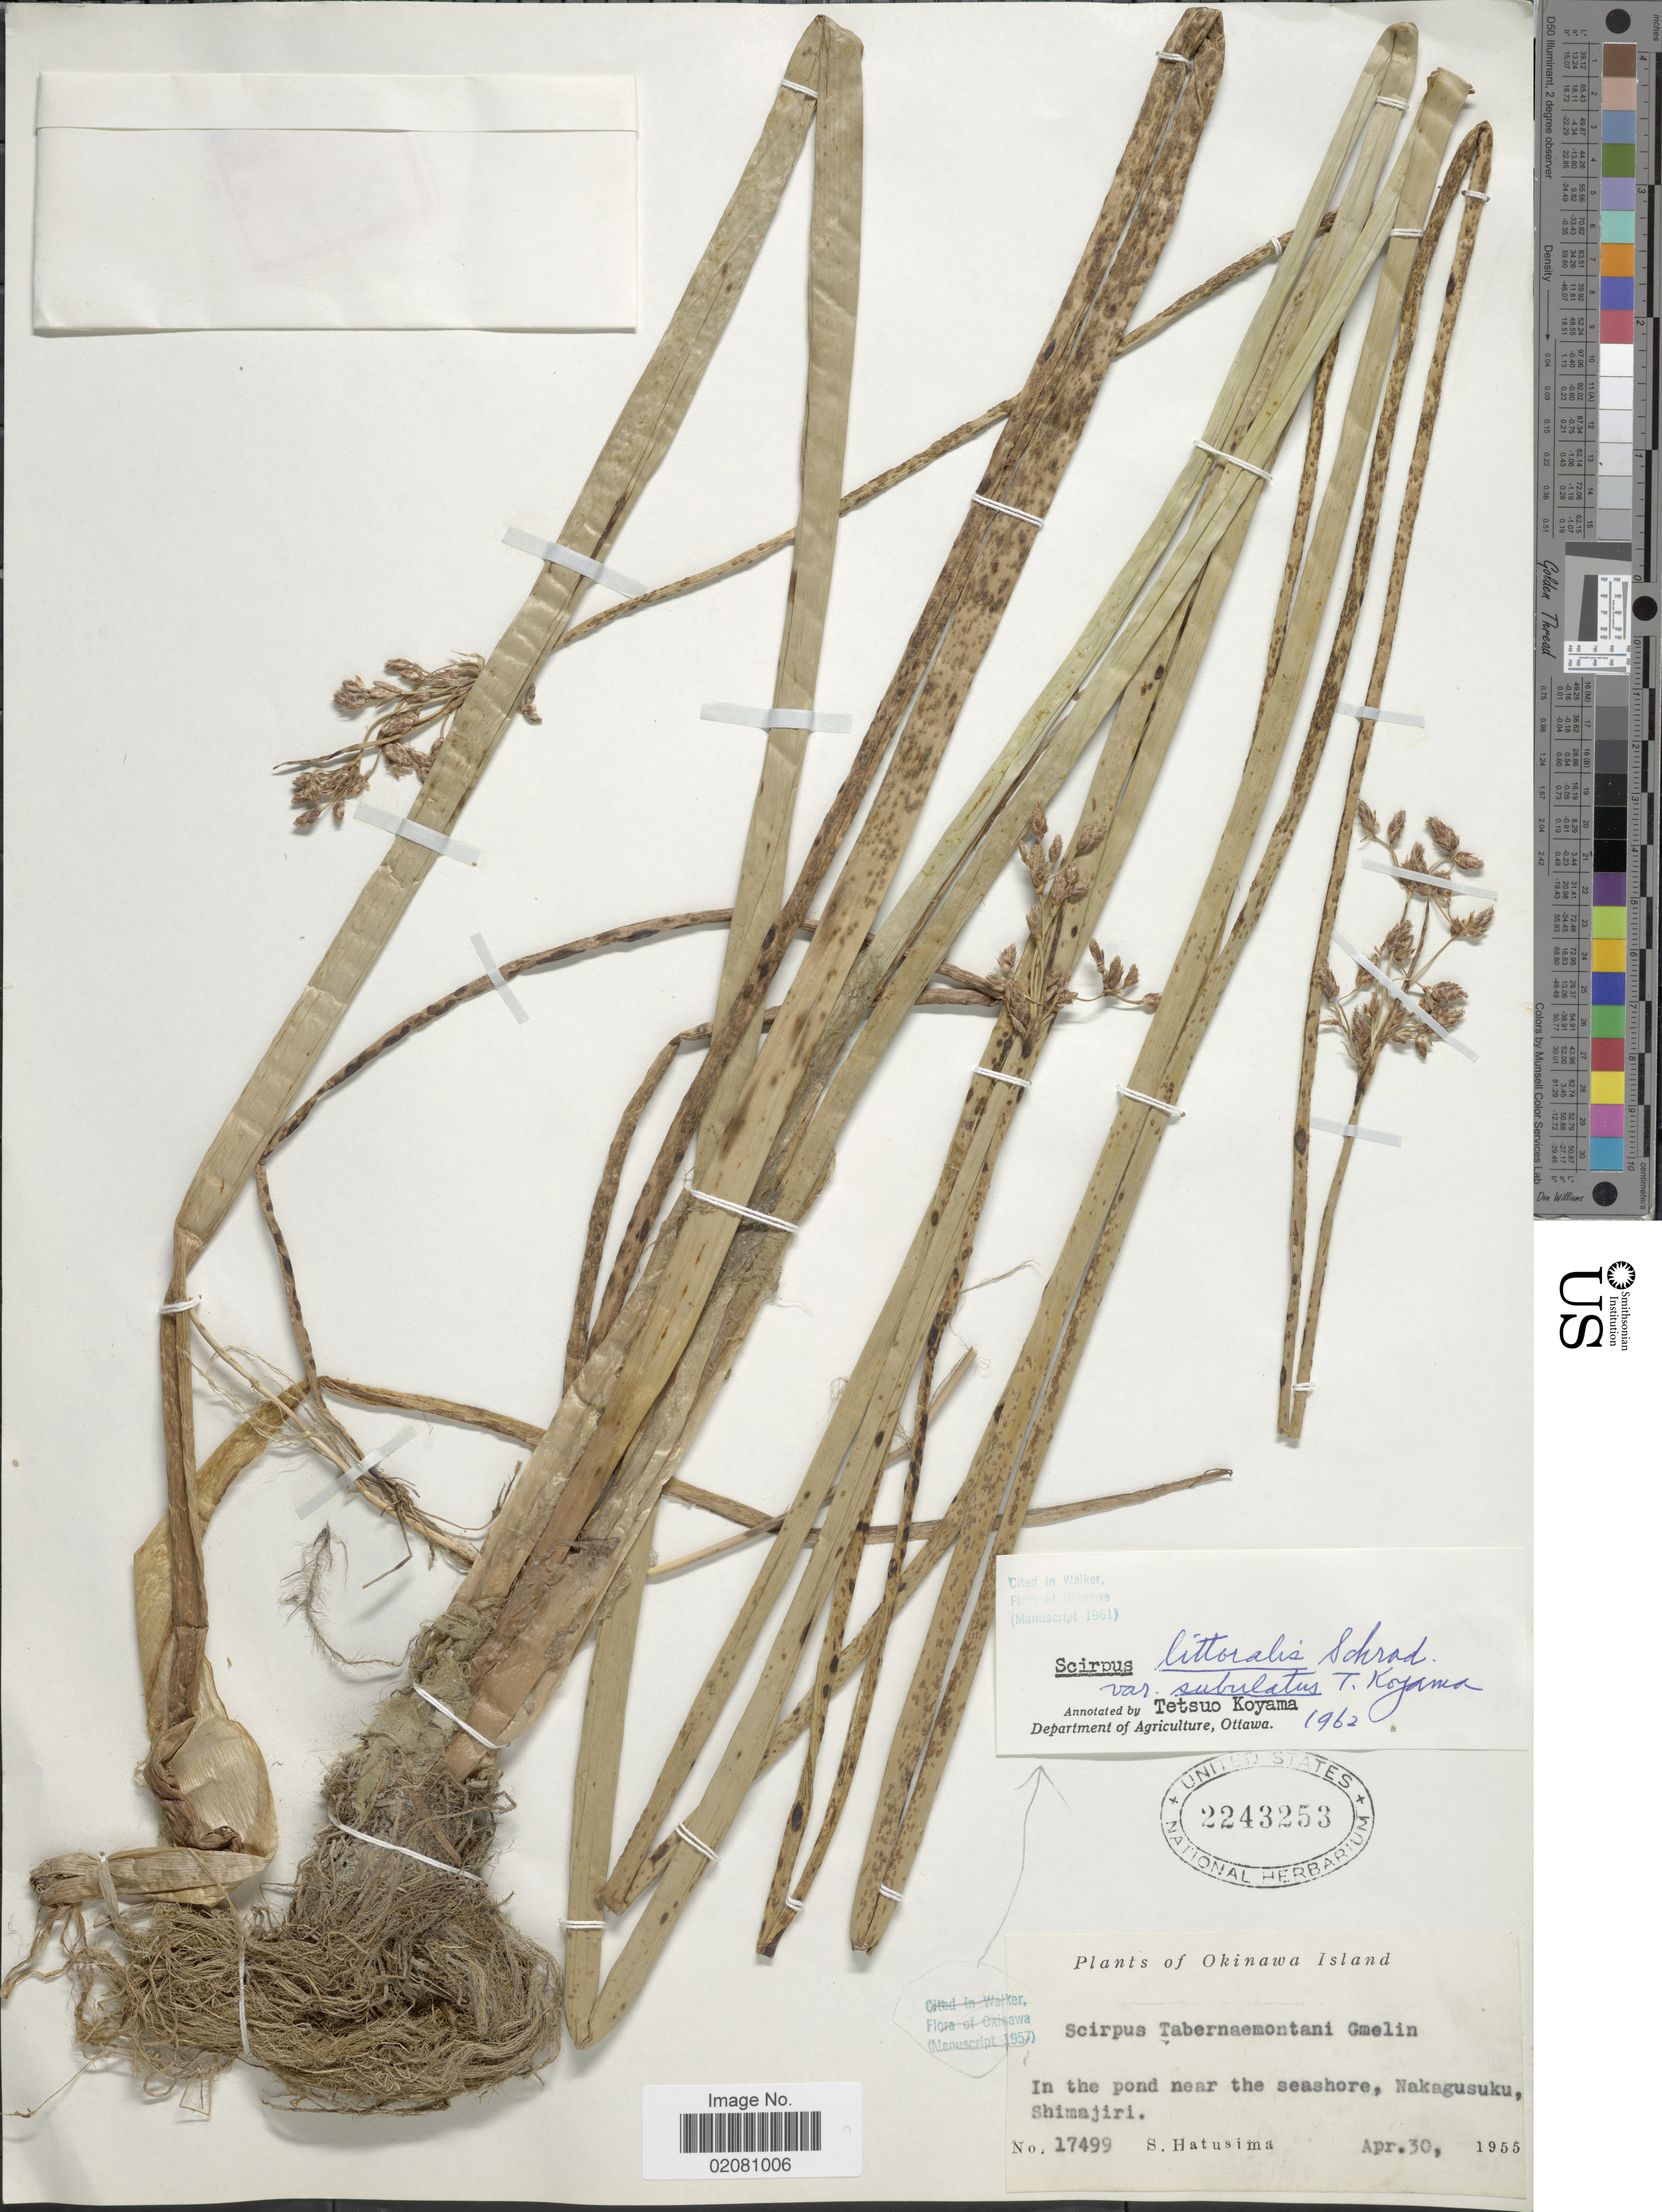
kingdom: Plantae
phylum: Tracheophyta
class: Liliopsida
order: Poales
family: Cyperaceae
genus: Schoenoplectus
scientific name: Schoenoplectus litoralis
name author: (Schrad.) Palla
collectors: S. Hatushima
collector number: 17499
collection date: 1955-04-30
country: Japan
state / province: Okinawa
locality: Okinawa Island. In the pond near the Seashore, Nakagusuku, Shimajiri.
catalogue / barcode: US 2243253